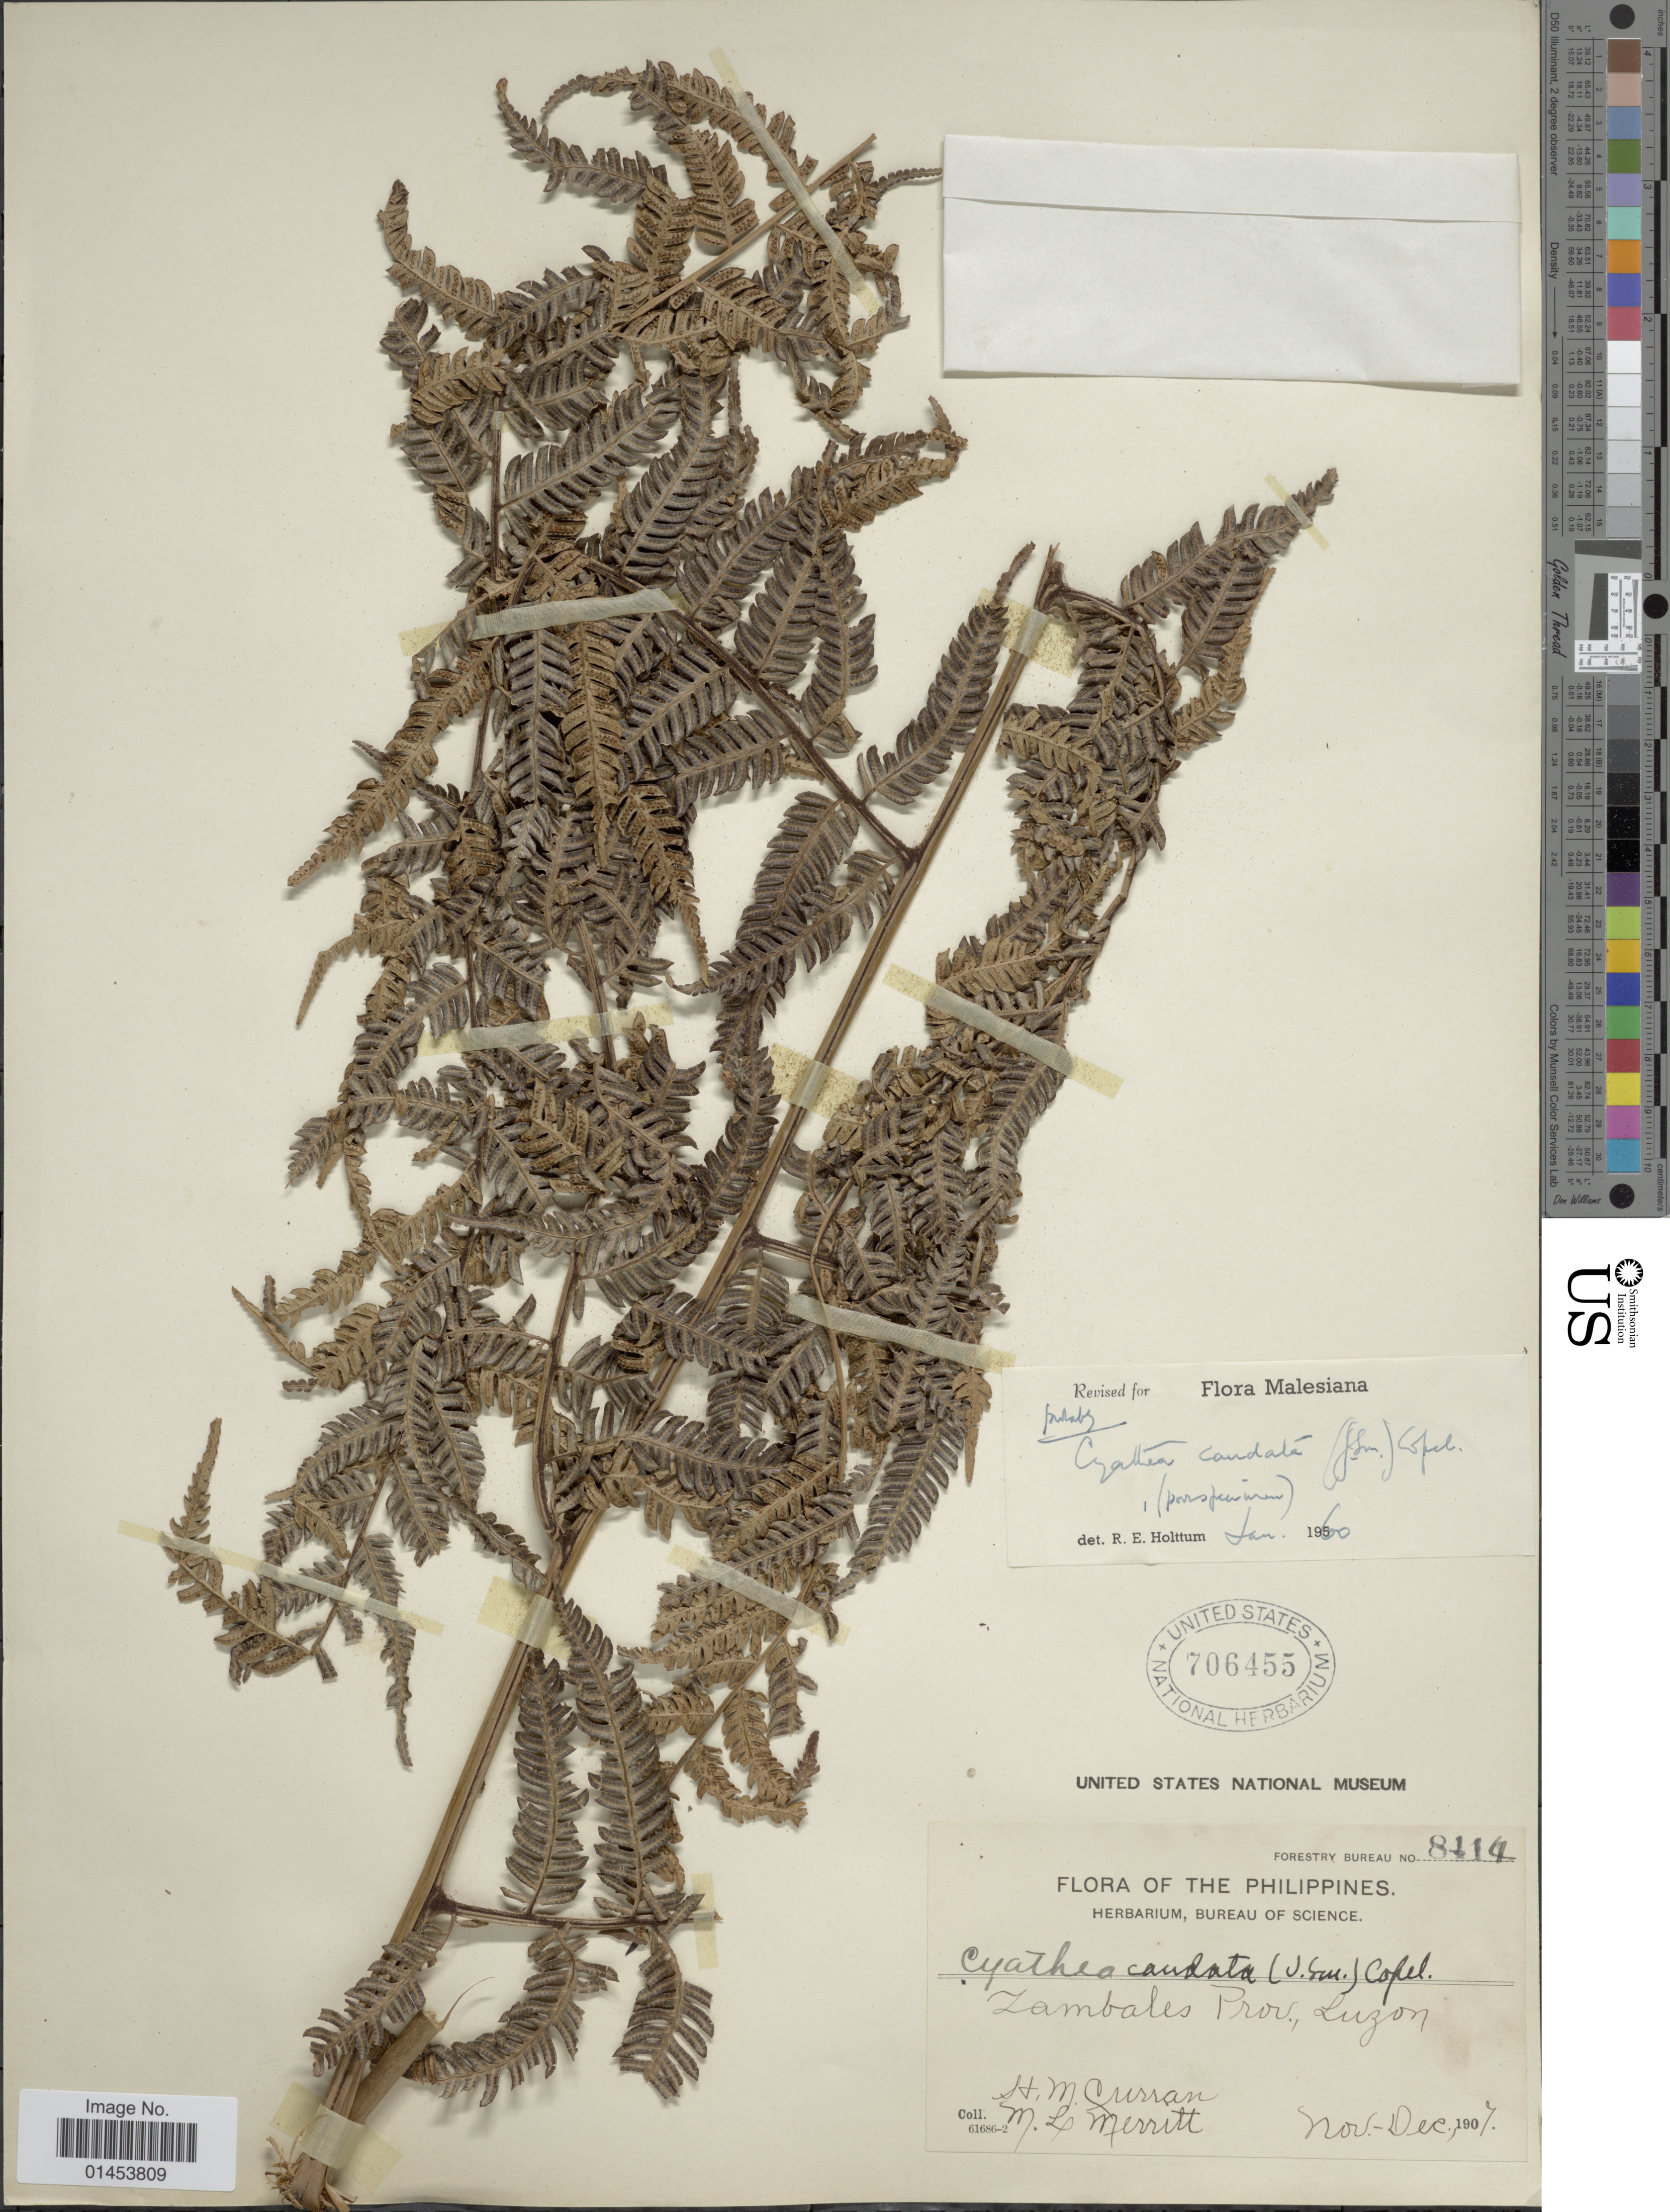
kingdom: Plantae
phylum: Tracheophyta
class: Polypodiopsida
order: Cyatheales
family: Cyatheaceae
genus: Cyathea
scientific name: Cyathea caudata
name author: (Hook.) Copel.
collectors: H. M. Curran & M. L. Merritt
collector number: Forestry Bureau 8414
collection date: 1907-11/1907-12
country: Philippines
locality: Zambales prov. Luzon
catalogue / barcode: US 706455